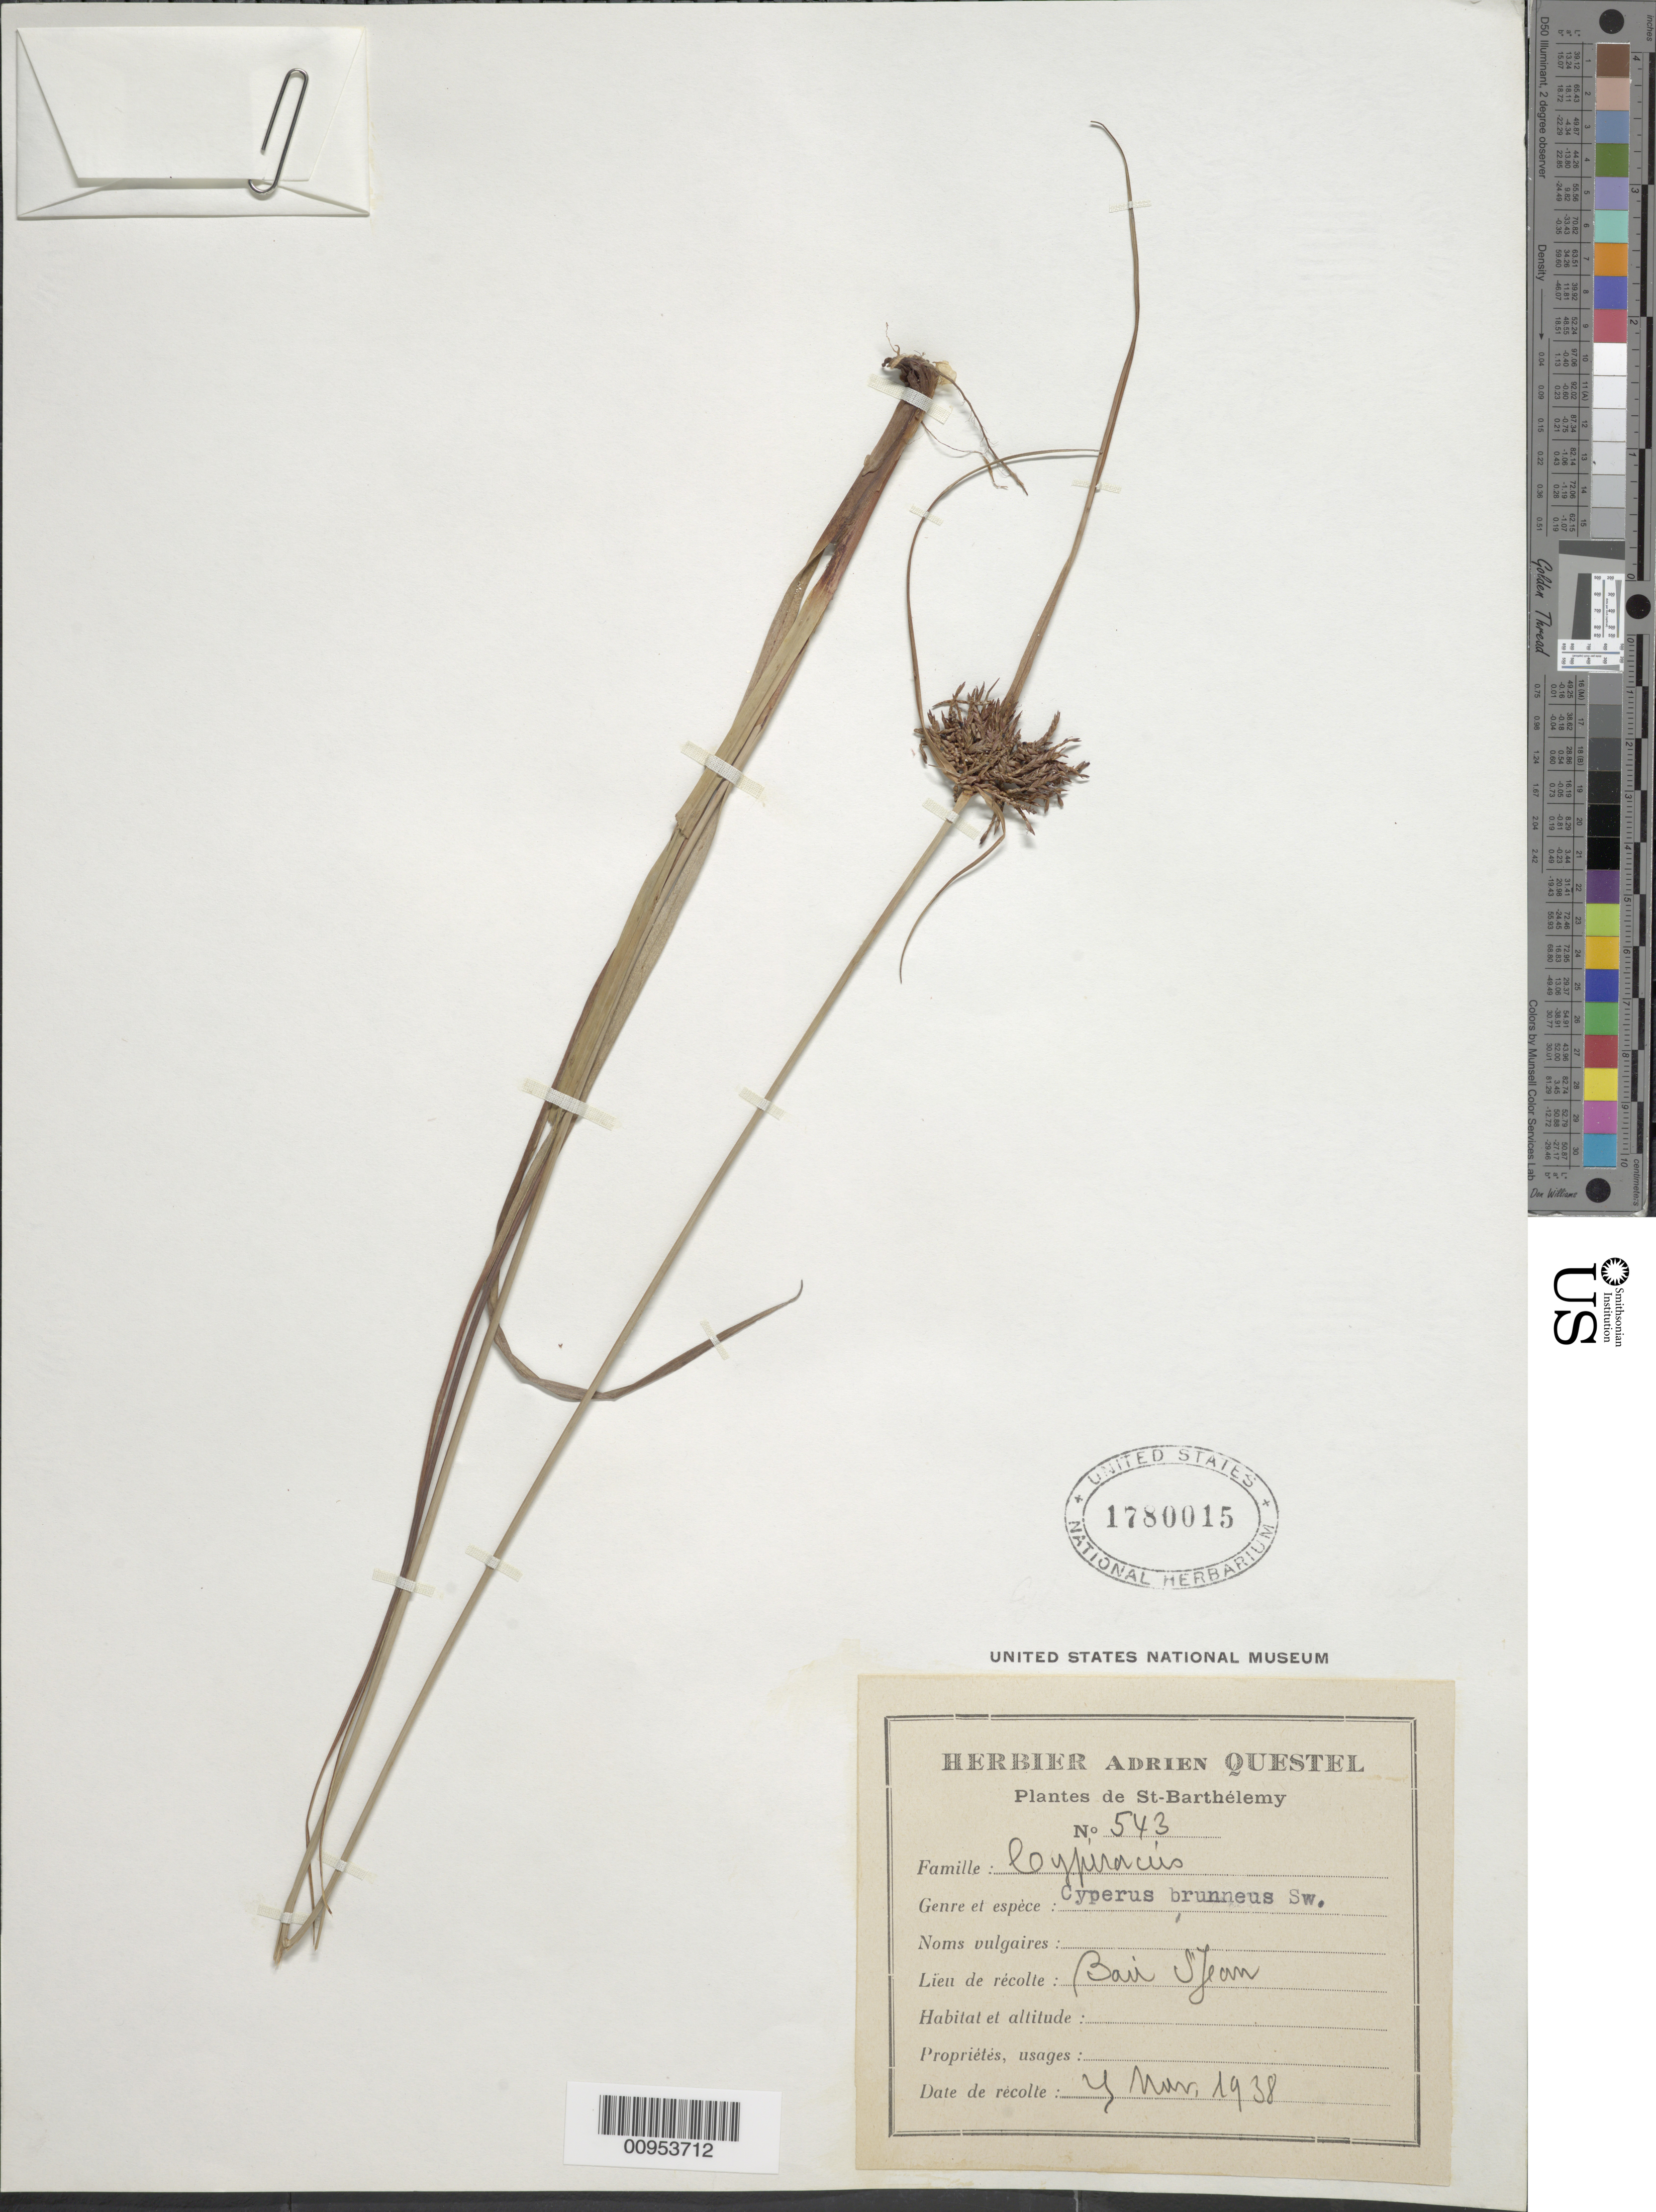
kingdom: Plantae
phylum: Tracheophyta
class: Liliopsida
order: Poales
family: Cyperaceae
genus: Cyperus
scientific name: Cyperus brunneus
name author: Sw.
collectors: A. Questel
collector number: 543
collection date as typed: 25 Mar 1938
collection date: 1938-03-25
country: Saint Barthélemy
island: St. Barthélemy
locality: Baie St. Jean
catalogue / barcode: US 1780015